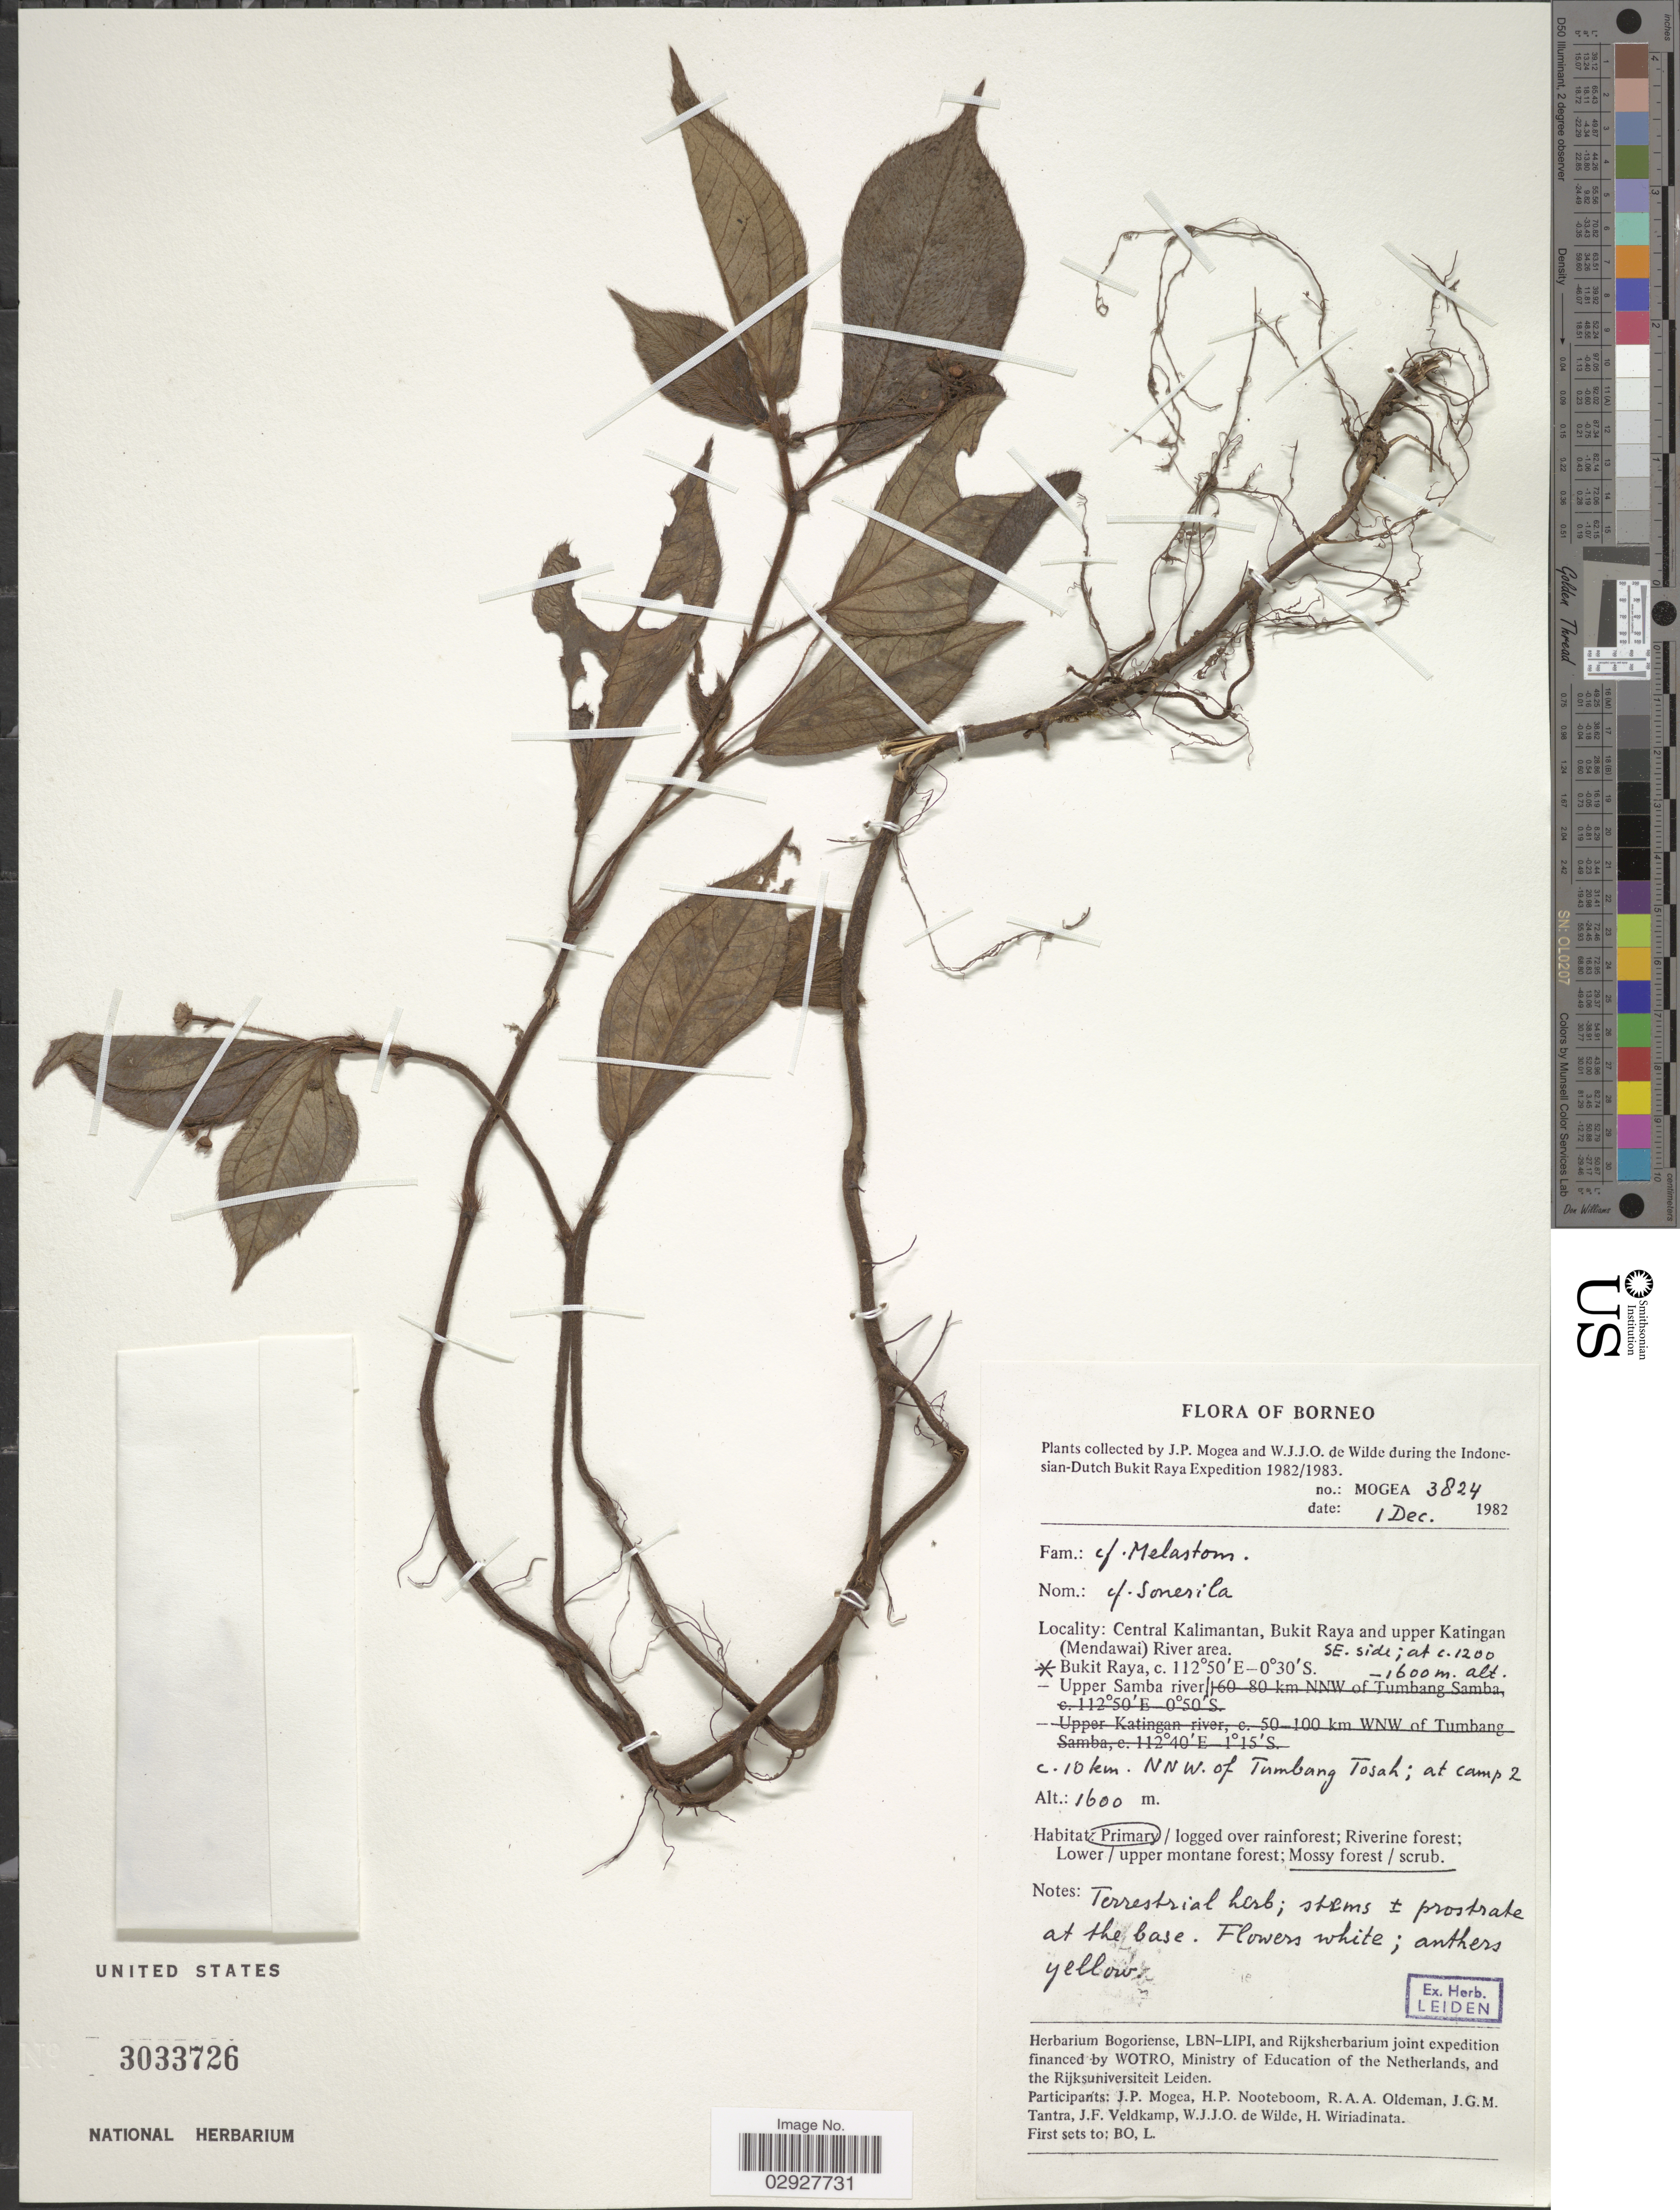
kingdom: Plantae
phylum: Tracheophyta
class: Magnoliopsida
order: Myrtales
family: Melastomataceae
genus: Sonerila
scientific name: Sonerila sp.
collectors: J. Mogea & W. J. de Wilde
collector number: MOGEA 3824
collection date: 1982-12-01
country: Indonesia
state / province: Kalimantan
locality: Borneo. Central Kalimantan, Bukit Raya and upper Katingan (Mendawai) River area. Bukit Raya. Upper Samba river, c. 10 km NNW of Tumbang [interpreted] Tosah; at camp 2.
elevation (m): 1600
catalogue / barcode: US 3033726